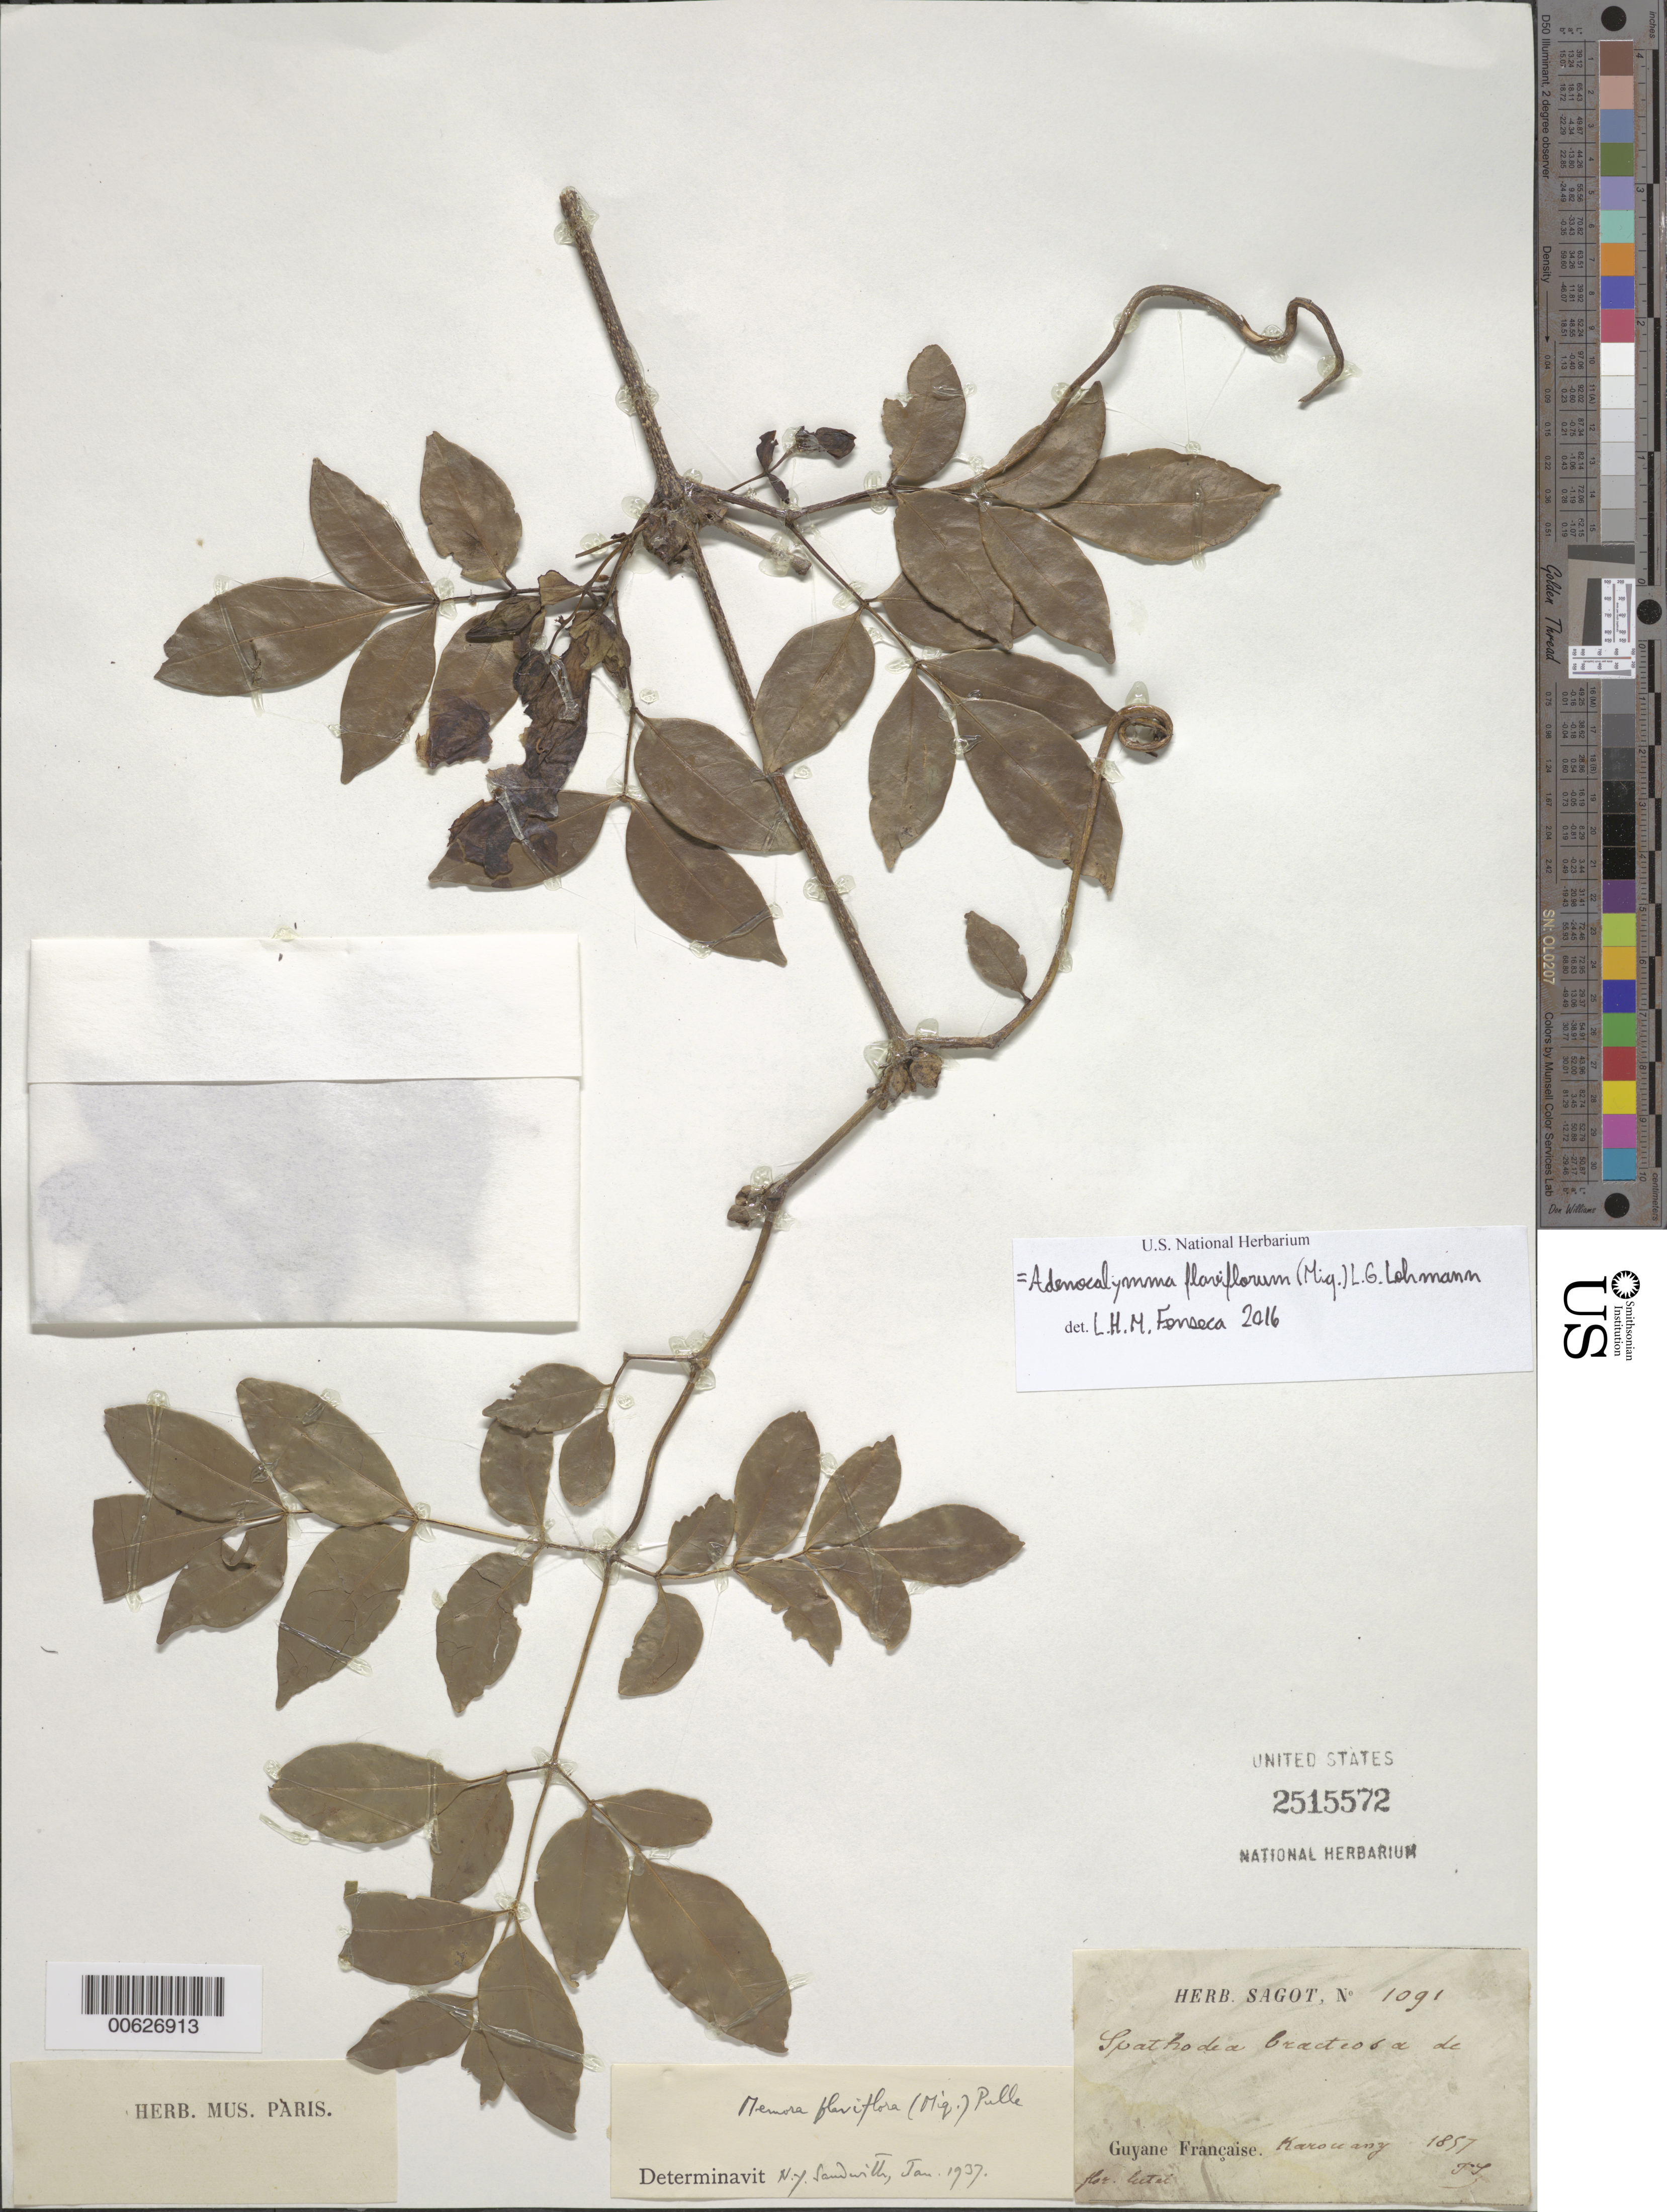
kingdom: Plantae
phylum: Tracheophyta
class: Magnoliopsida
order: Lamiales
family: Bignoniaceae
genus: Adenocalymma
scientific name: Adenocalymma flaviflorum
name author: (Miq.) L.G. Lohmann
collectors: P. A. Sagot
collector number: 1091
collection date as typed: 1857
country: French Guiana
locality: Karouany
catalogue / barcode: US 2515572